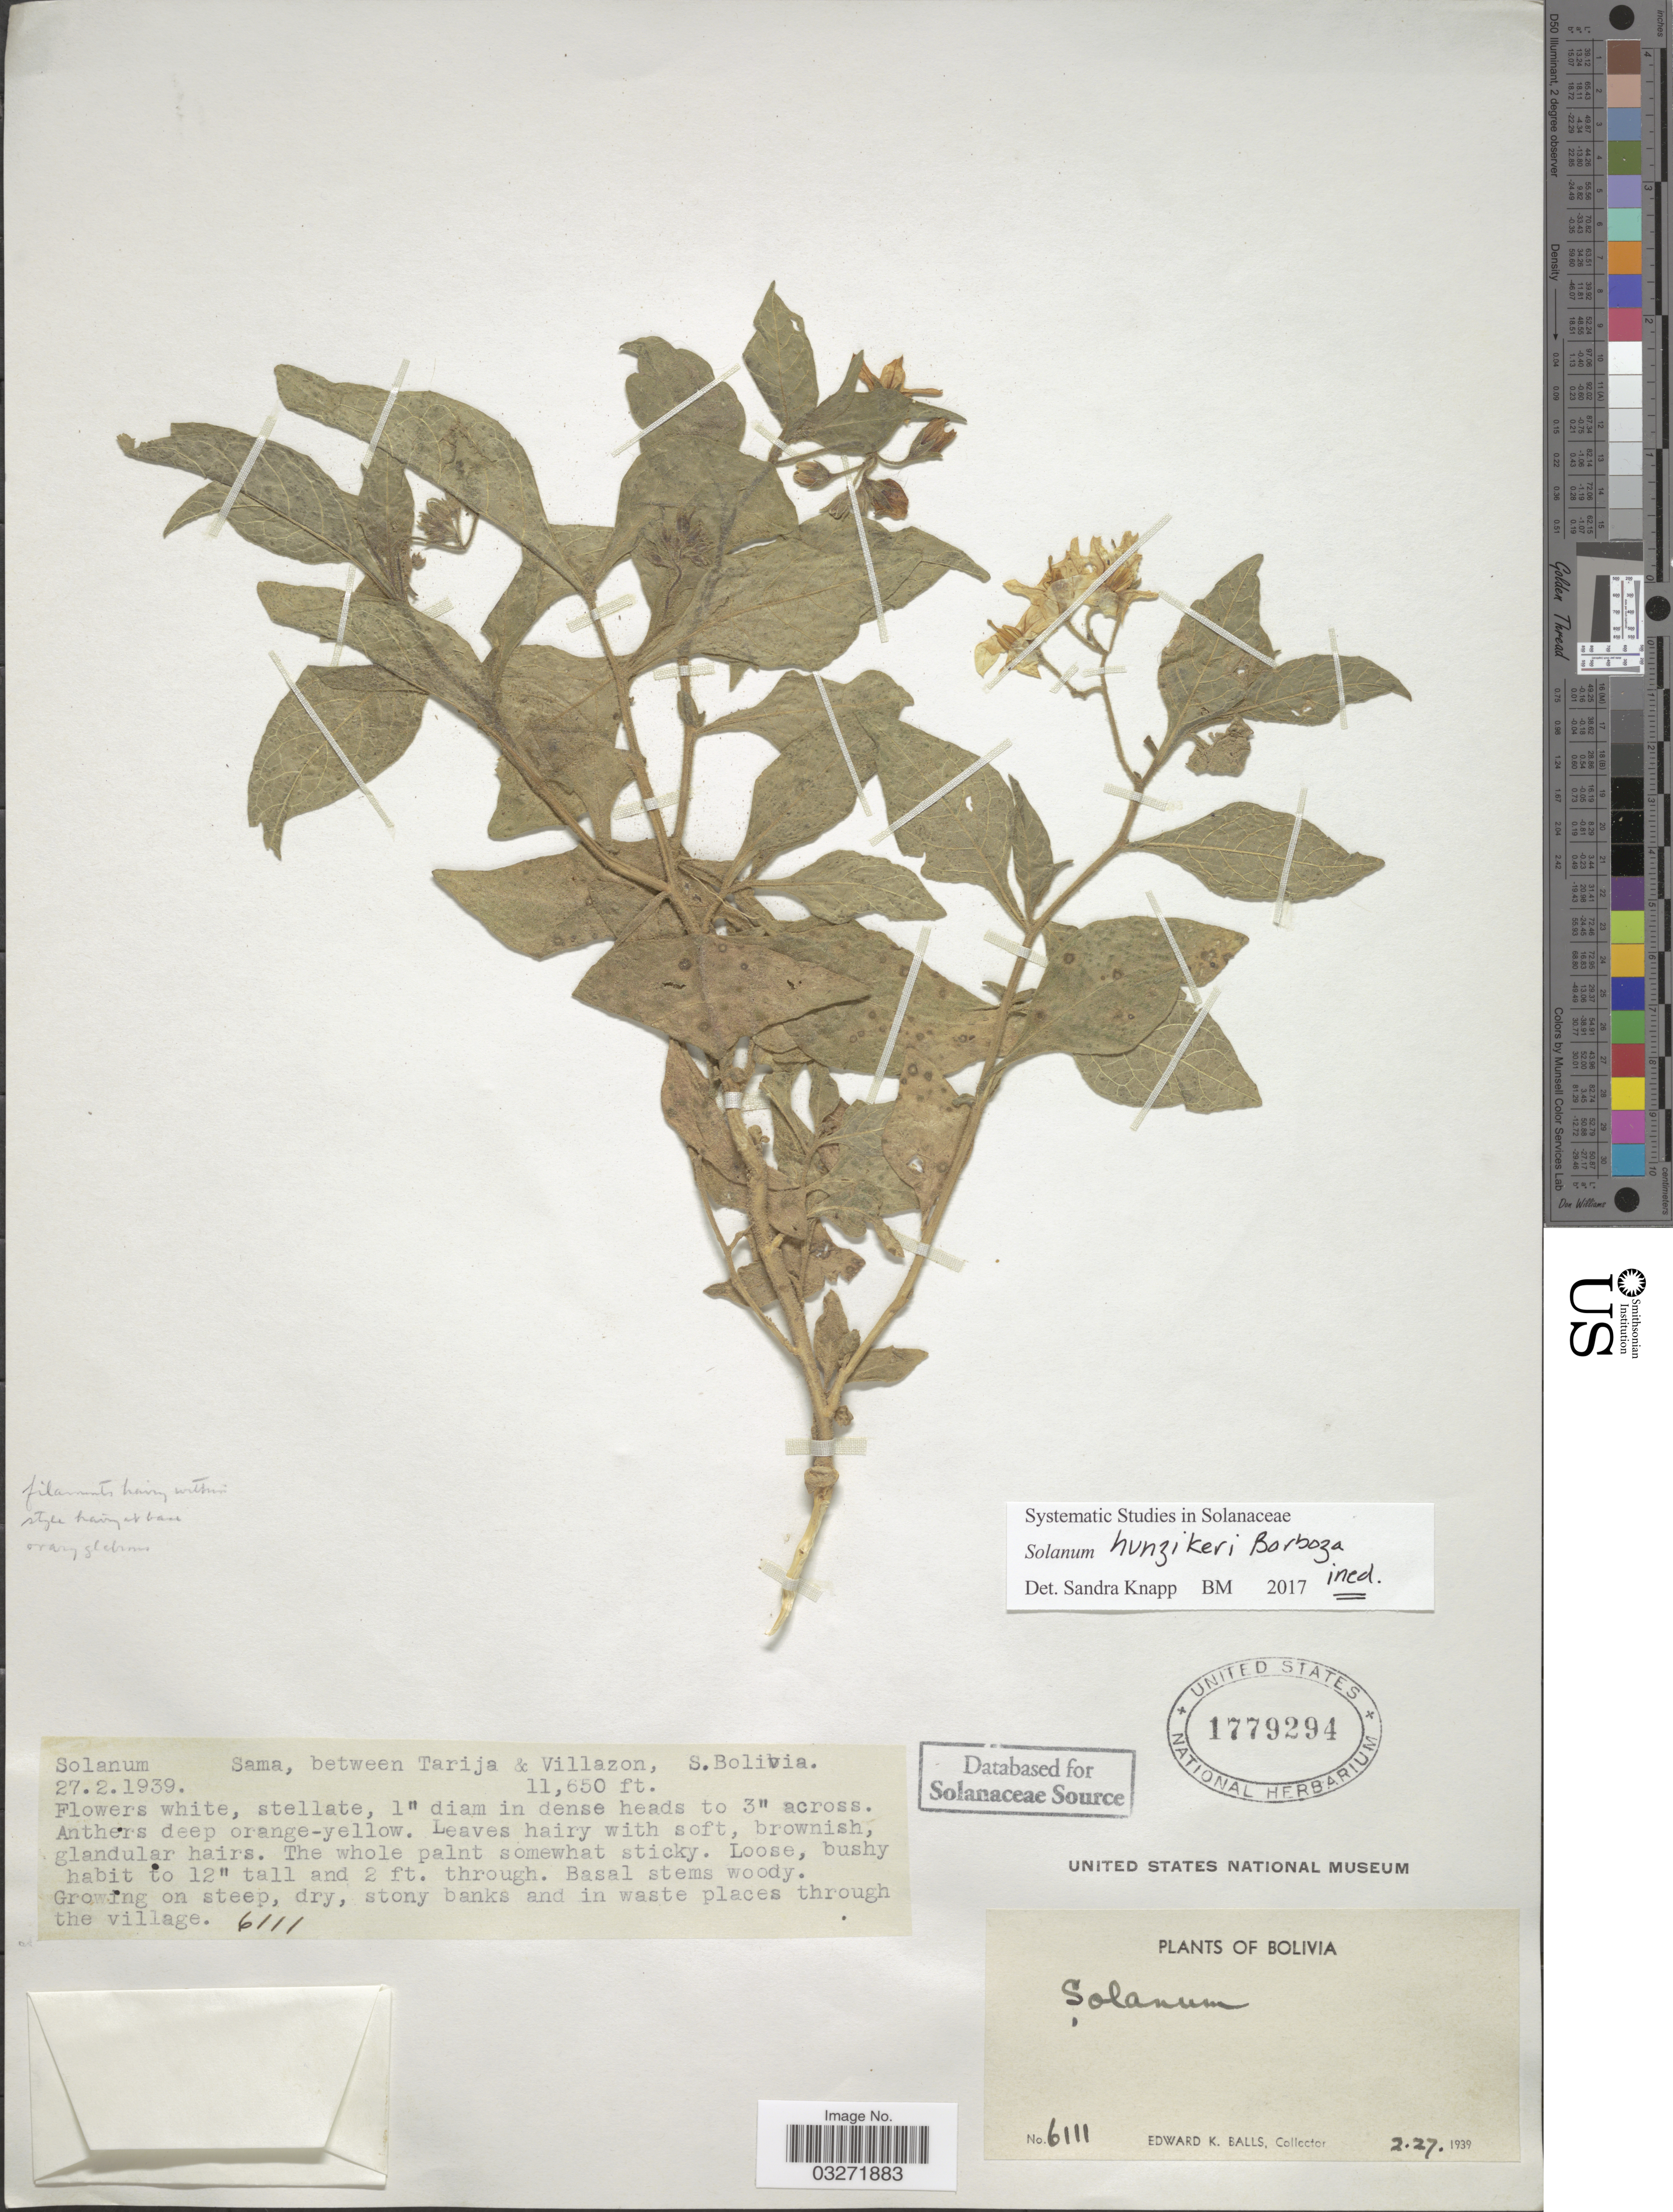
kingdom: Plantae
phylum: Tracheophyta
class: Magnoliopsida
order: Solanales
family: Solanaceae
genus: Solanum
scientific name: Solanum hunzikeri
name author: ined.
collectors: E. K. Balls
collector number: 6111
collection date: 1939-02-27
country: Bolivia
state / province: Tarija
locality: Sama, between Tarija & Villazon, S. Bolivia.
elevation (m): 3551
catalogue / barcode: US 1779294